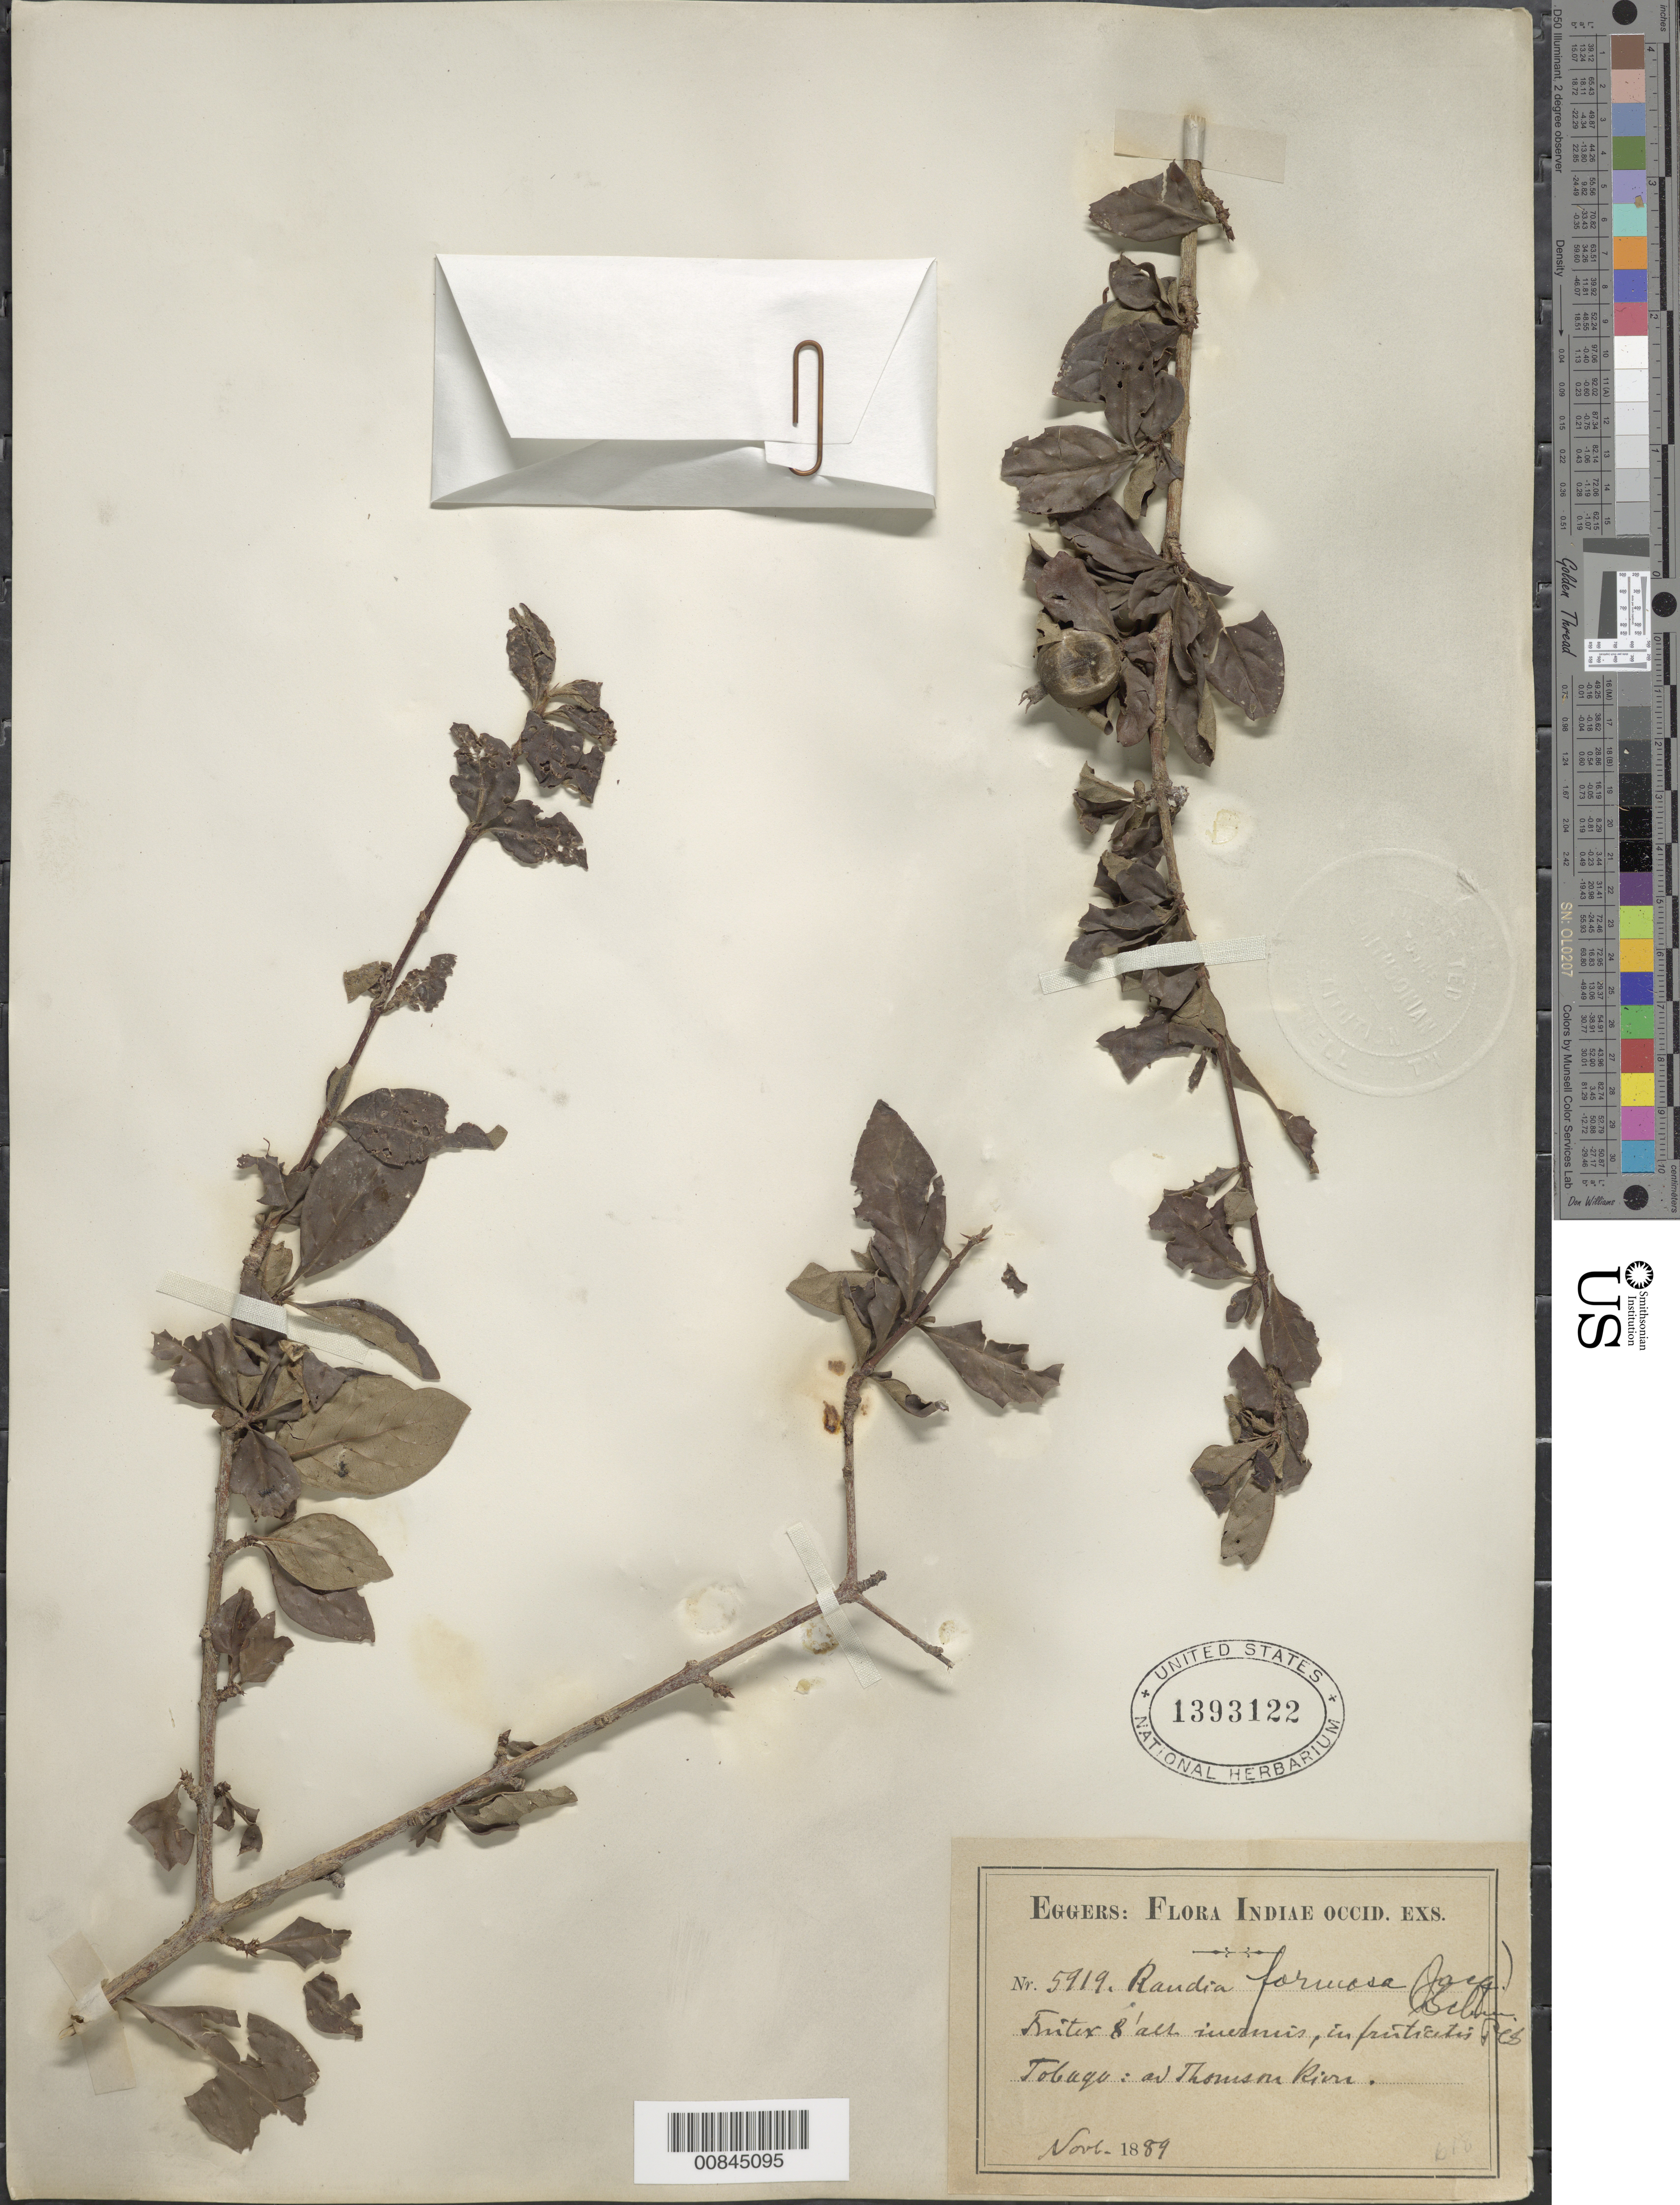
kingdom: Plantae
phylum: Tracheophyta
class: Magnoliopsida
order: Gentianales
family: Rubiaceae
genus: Rosenbergiodendron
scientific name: Rosenbergiodendron formosum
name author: (Jacq.) Fagerl.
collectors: H. F. A. von Eggers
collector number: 5919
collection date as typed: Nov 1889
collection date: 1889-11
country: Trinidad and Tobago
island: Tobago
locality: Ad Thomson Rion (sp?)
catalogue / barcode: US 1393122